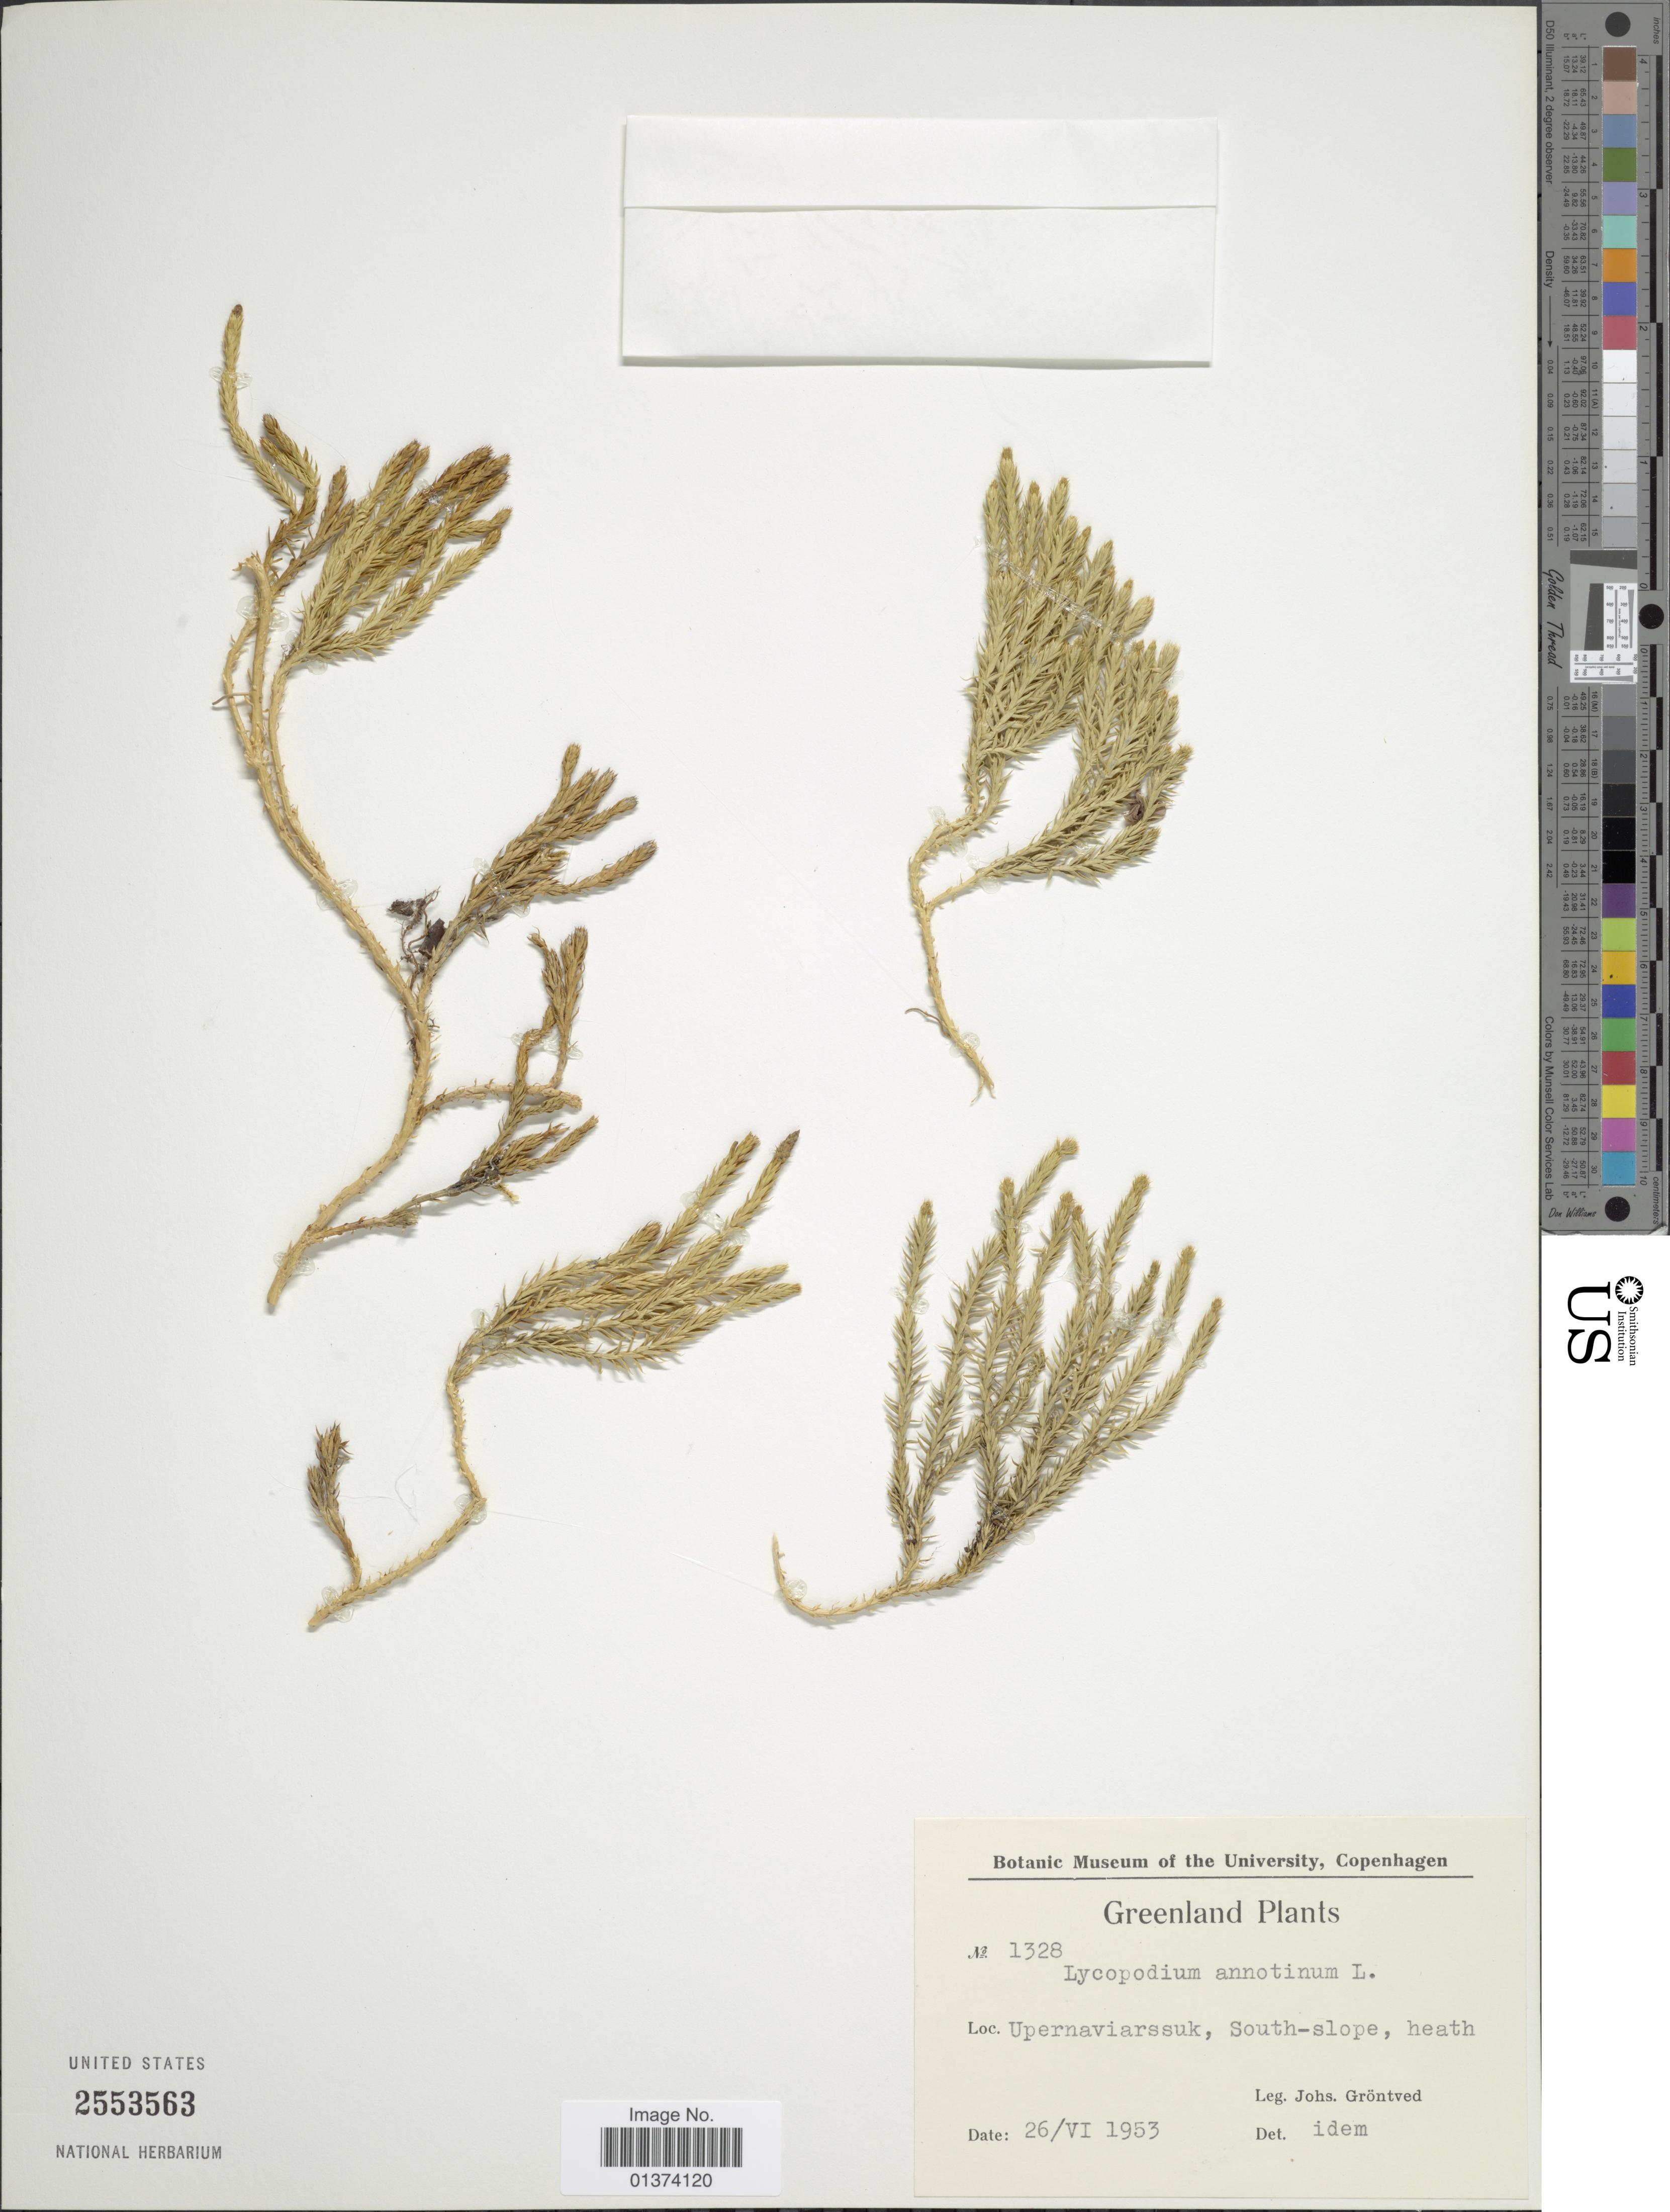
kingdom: Plantae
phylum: Tracheophyta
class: Lycopodiopsida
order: Lycopodiales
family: Lycopodiaceae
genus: Spinulum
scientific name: Spinulum annotinum subsp. annotinum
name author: (L.) A. Haines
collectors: J. Gröntved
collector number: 1328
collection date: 1953-06-26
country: Greenland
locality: Upernaviarssuk, South-slope, heath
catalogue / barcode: US 2553563